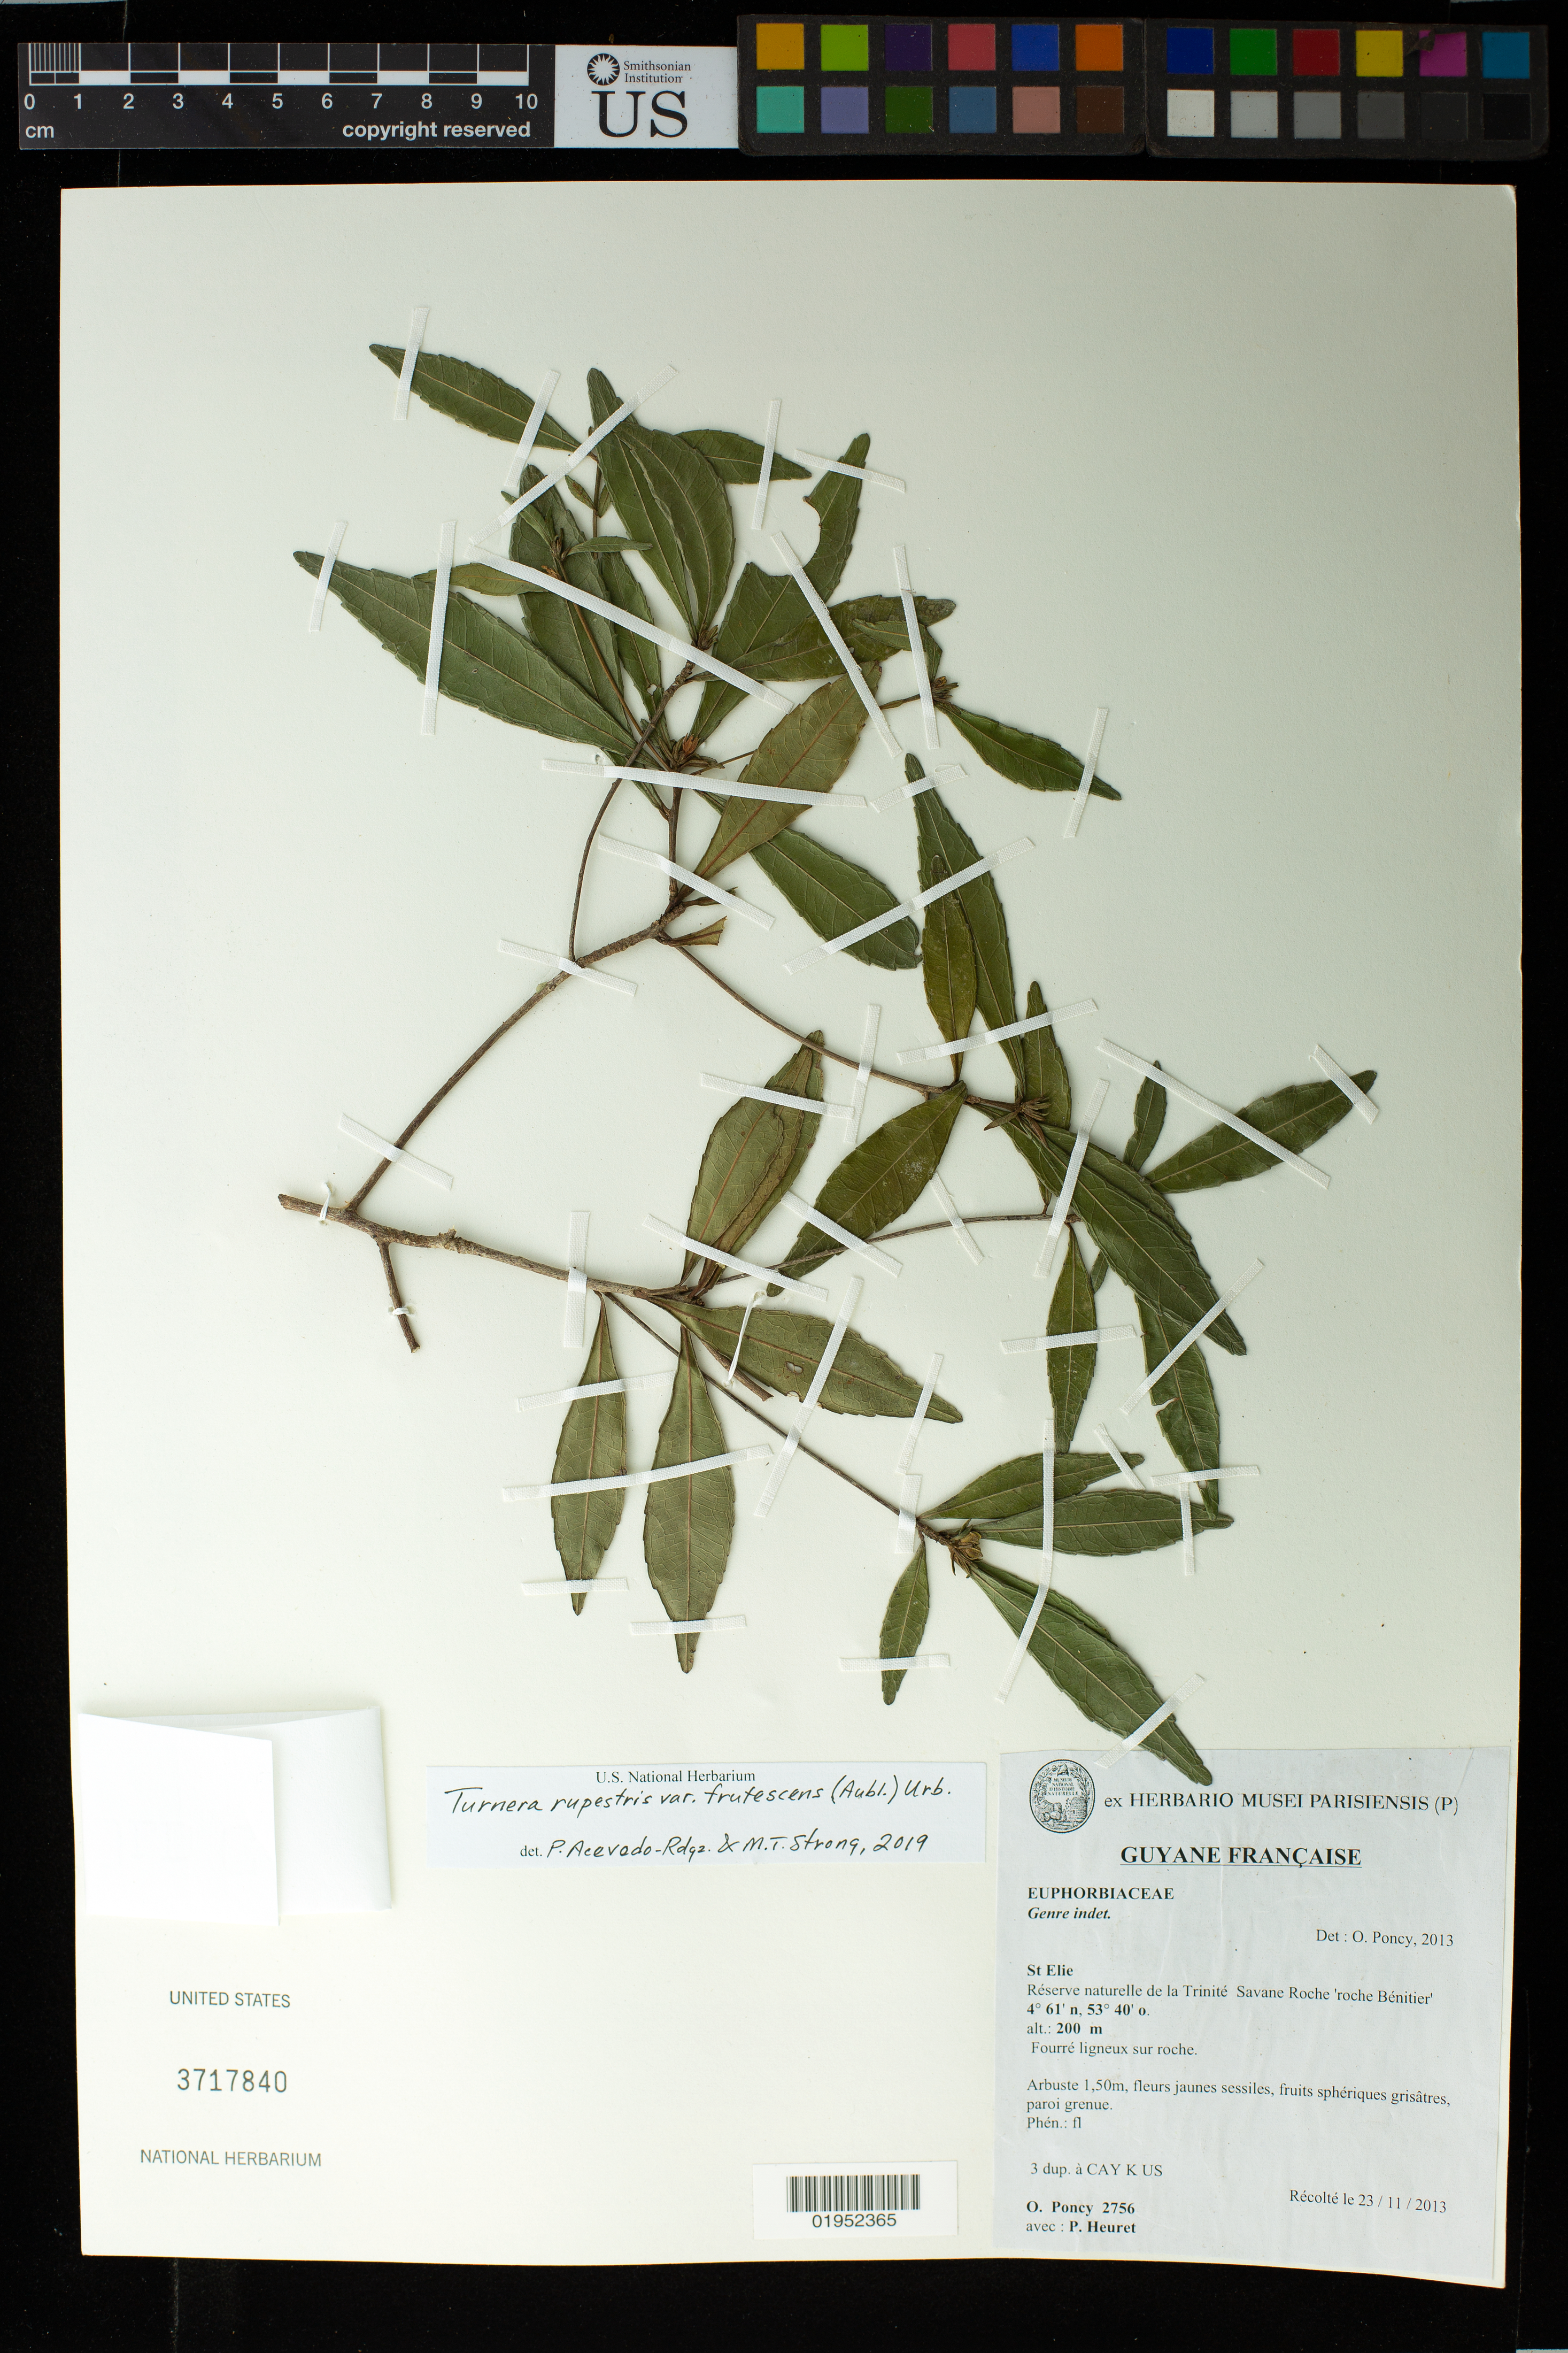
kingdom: Plantae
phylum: Tracheophyta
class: Magnoliopsida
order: Malpighiales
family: Turneraceae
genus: Turnera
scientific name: Turnera rupestris var. frutescens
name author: (Aubl.) Urb.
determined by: Acevedo-Rodríguez, P.; Strong, M. T.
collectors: O. Poncy & P. Heuret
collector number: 2756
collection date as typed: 23 Nov 2013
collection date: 2013-11-23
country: French Guiana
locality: St. Elie: Reserve naturelle de la Trinite. Savane Roche "roche Benitier"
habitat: Fourre ligneux sur roche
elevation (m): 200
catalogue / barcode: US 3717840